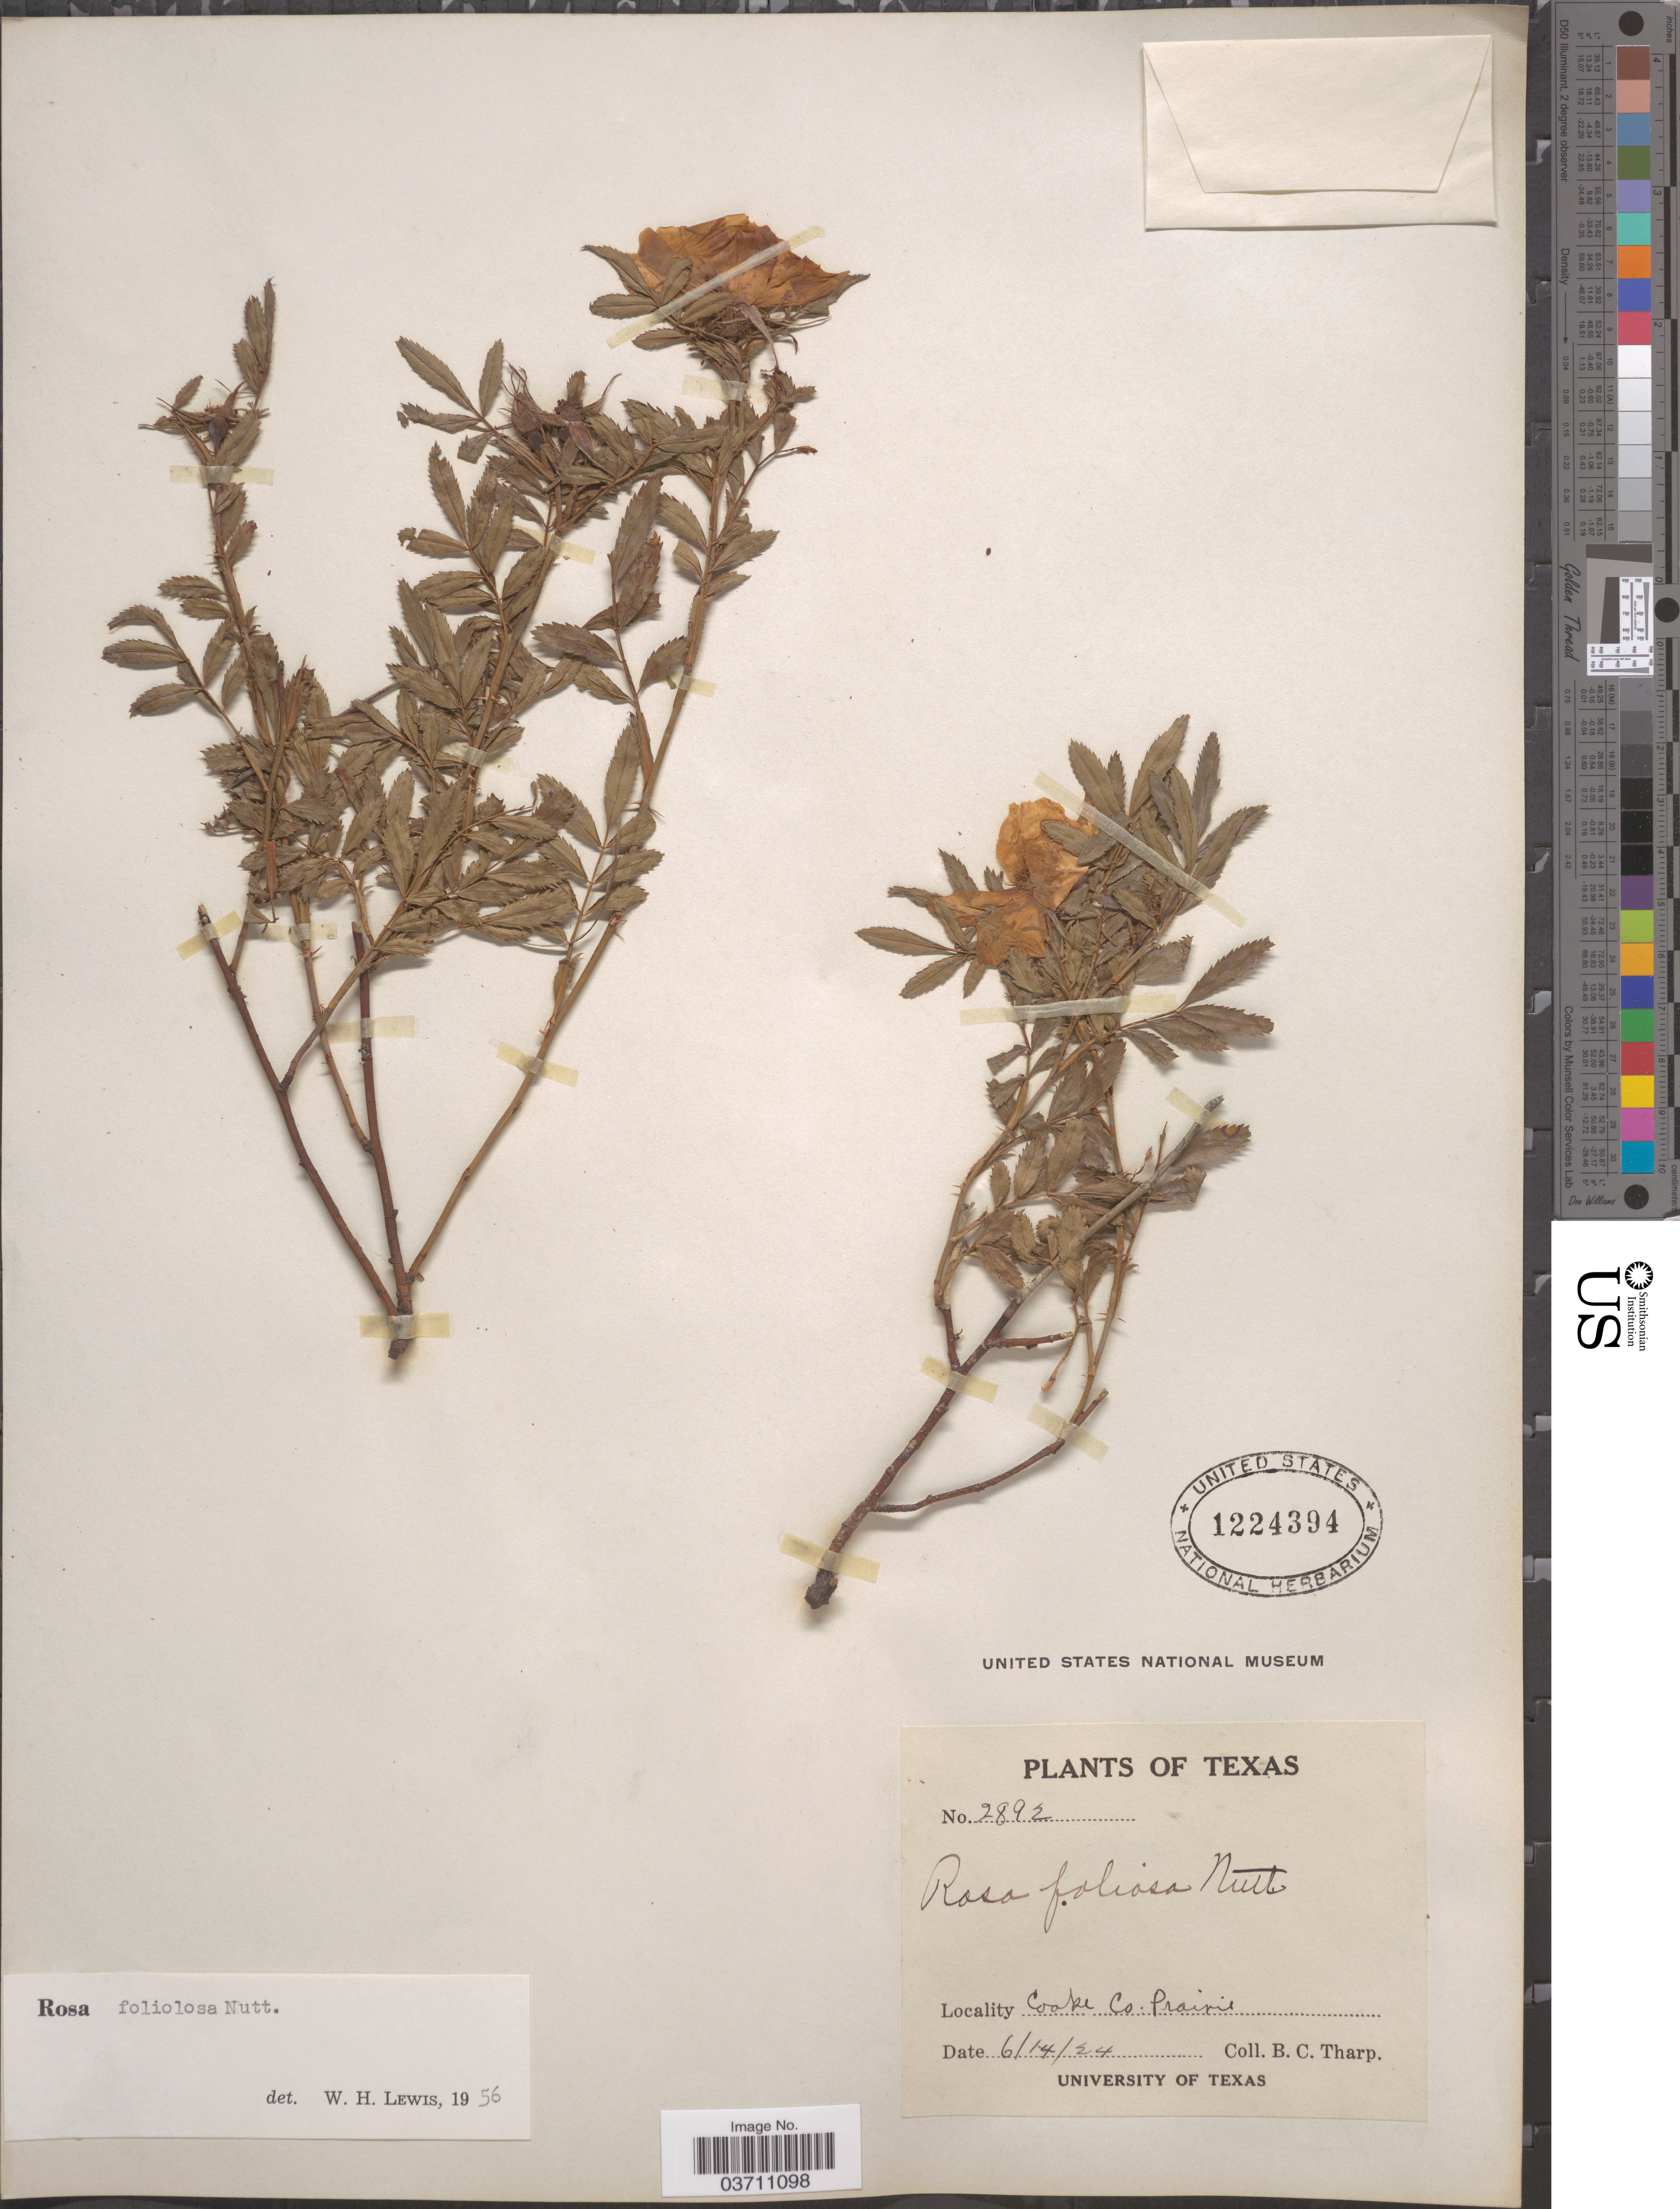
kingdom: Plantae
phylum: Tracheophyta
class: Magnoliopsida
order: Rosales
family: Rosaceae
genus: Rosa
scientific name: Rosa foliolosa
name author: Nutt.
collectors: B. C. Tharp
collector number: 2892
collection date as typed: Transcribed d/m/y: 14/6/24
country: United States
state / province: Texas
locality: Cooke Co.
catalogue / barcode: US 1224394